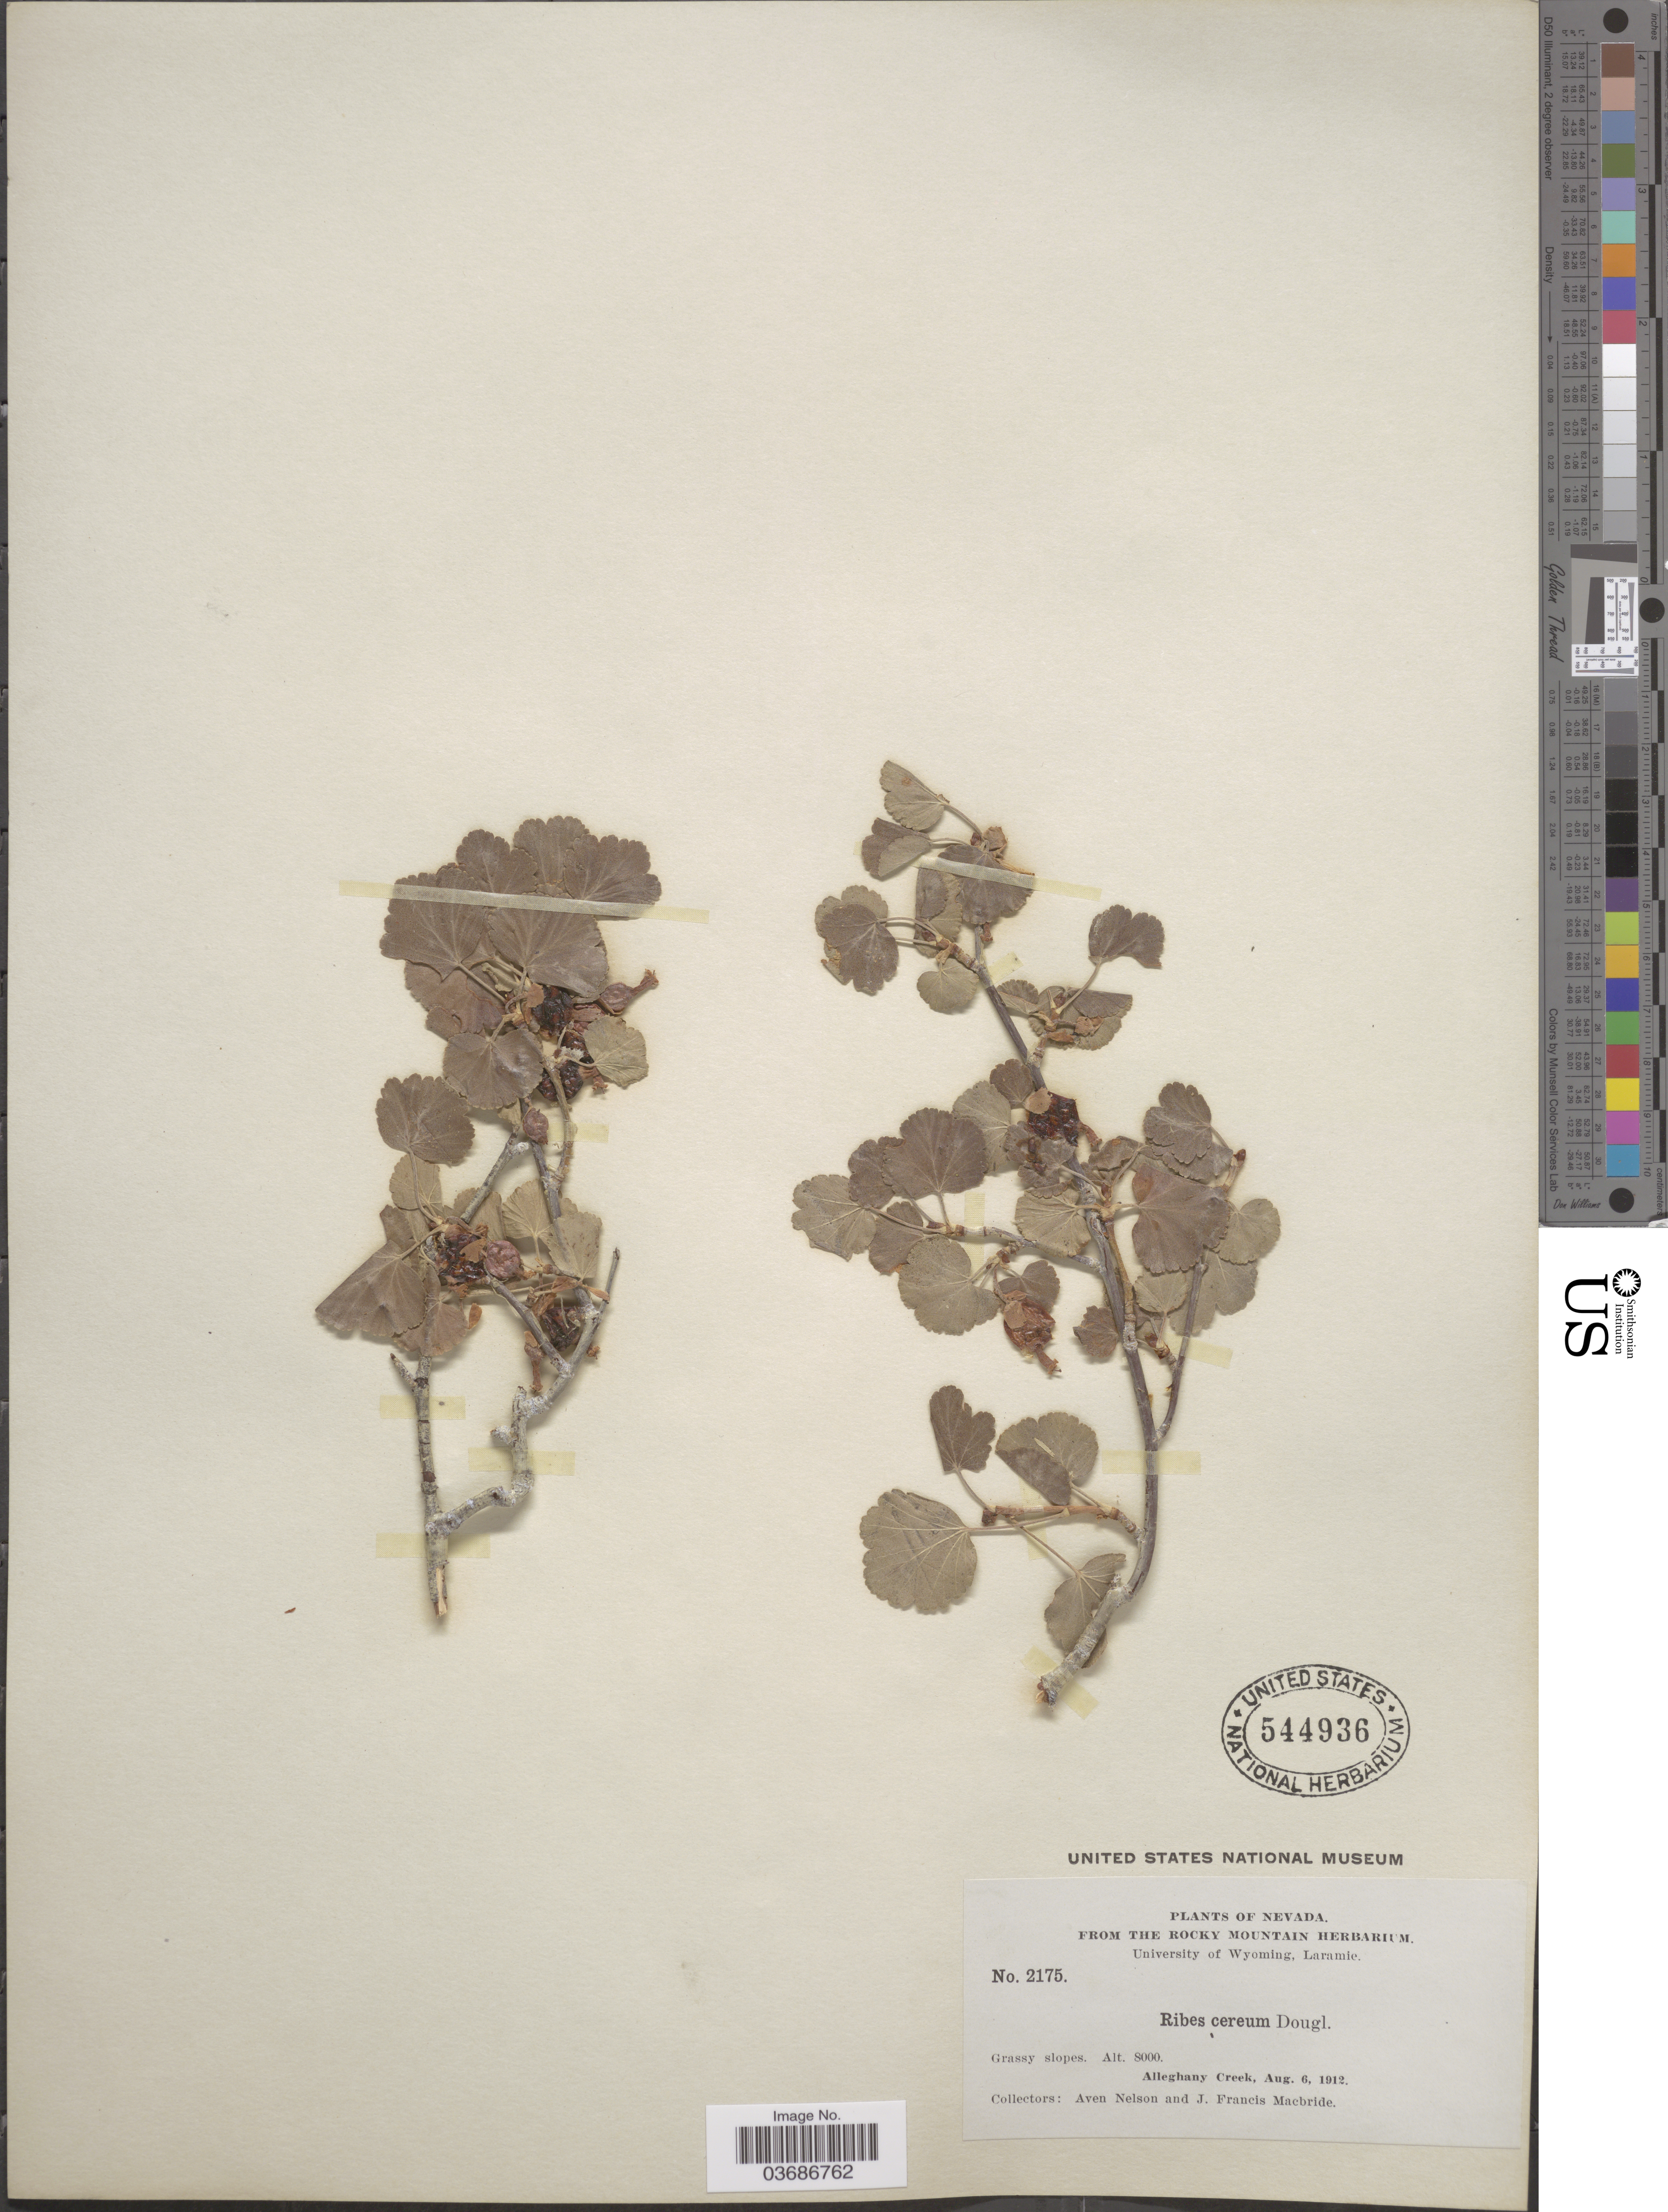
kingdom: Plantae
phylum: Tracheophyta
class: Magnoliopsida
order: Saxifragales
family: Grossulariaceae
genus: Ribes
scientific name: Ribes cereum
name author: Douglas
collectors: A. Nelson & J. F. Macbride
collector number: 2175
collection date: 1912-08-06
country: United States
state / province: Nevada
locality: Alleghany Creek.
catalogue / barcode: US 544936